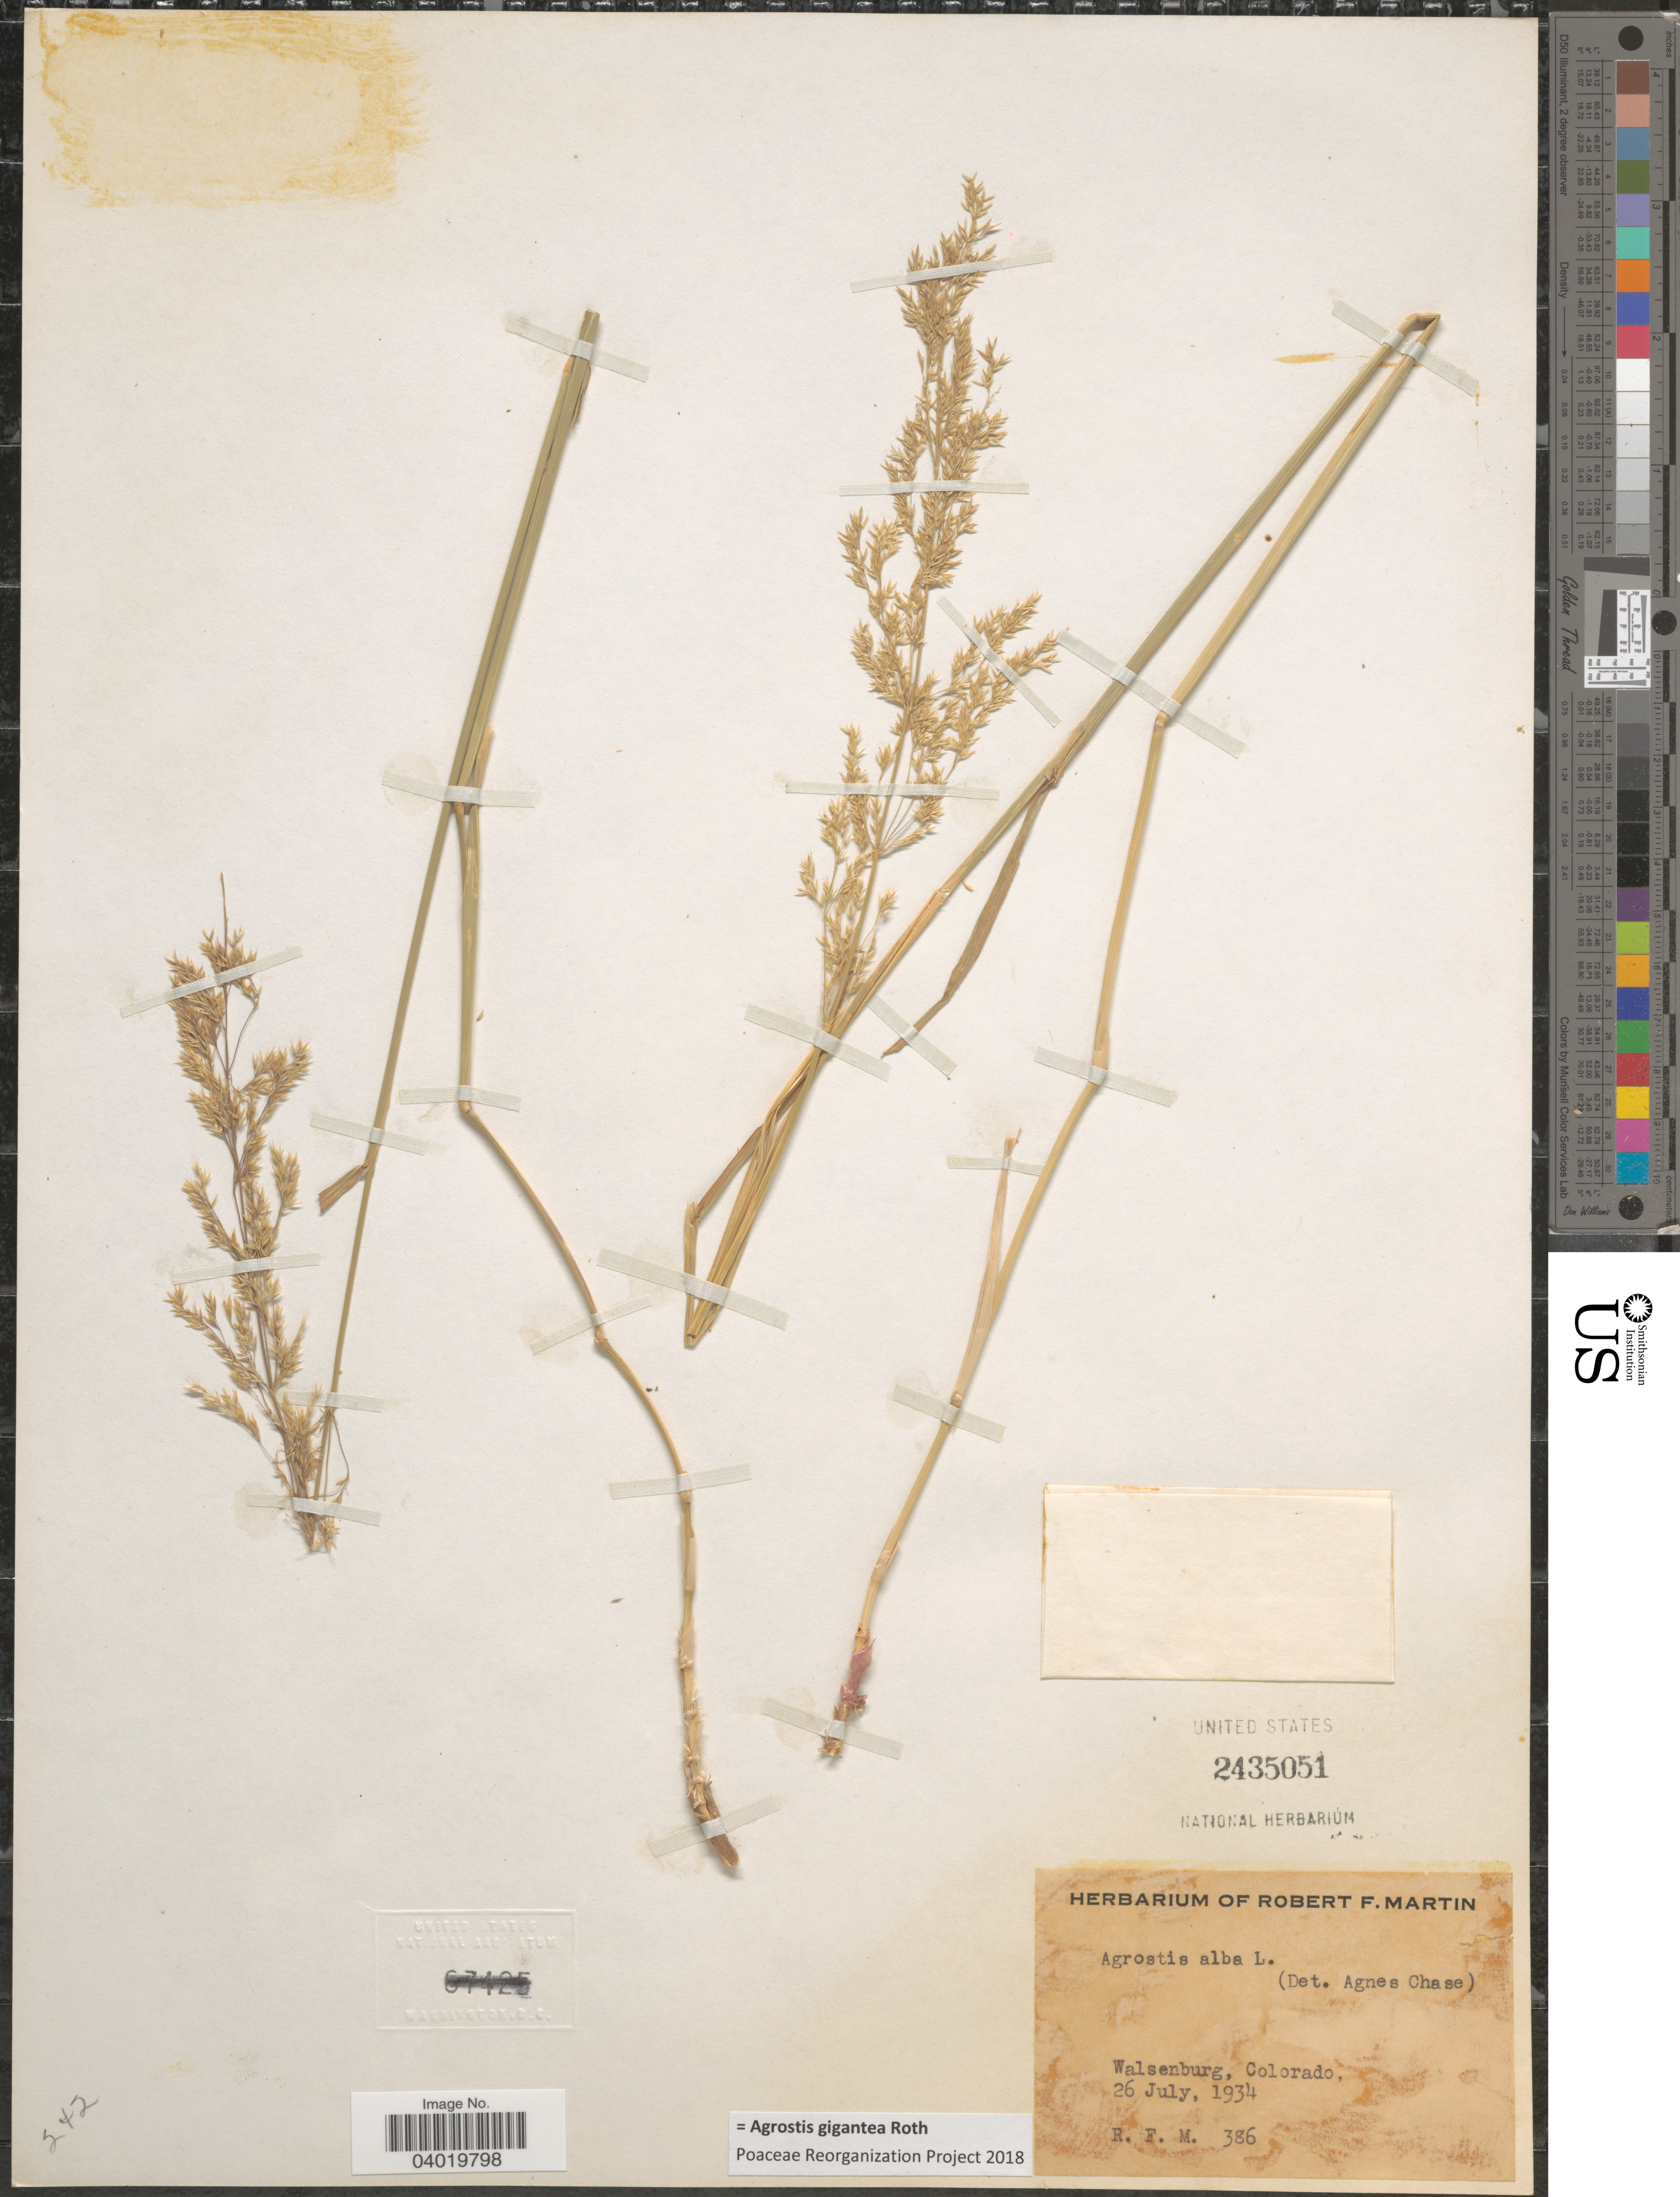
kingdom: Plantae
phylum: Tracheophyta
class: Liliopsida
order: Poales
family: Poaceae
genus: Agrostis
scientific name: Agrostis gigantea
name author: Roth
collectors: R. F. Martin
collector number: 386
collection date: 1934-07-26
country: United States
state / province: Colorado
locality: Walsenburg.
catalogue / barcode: US 2435051